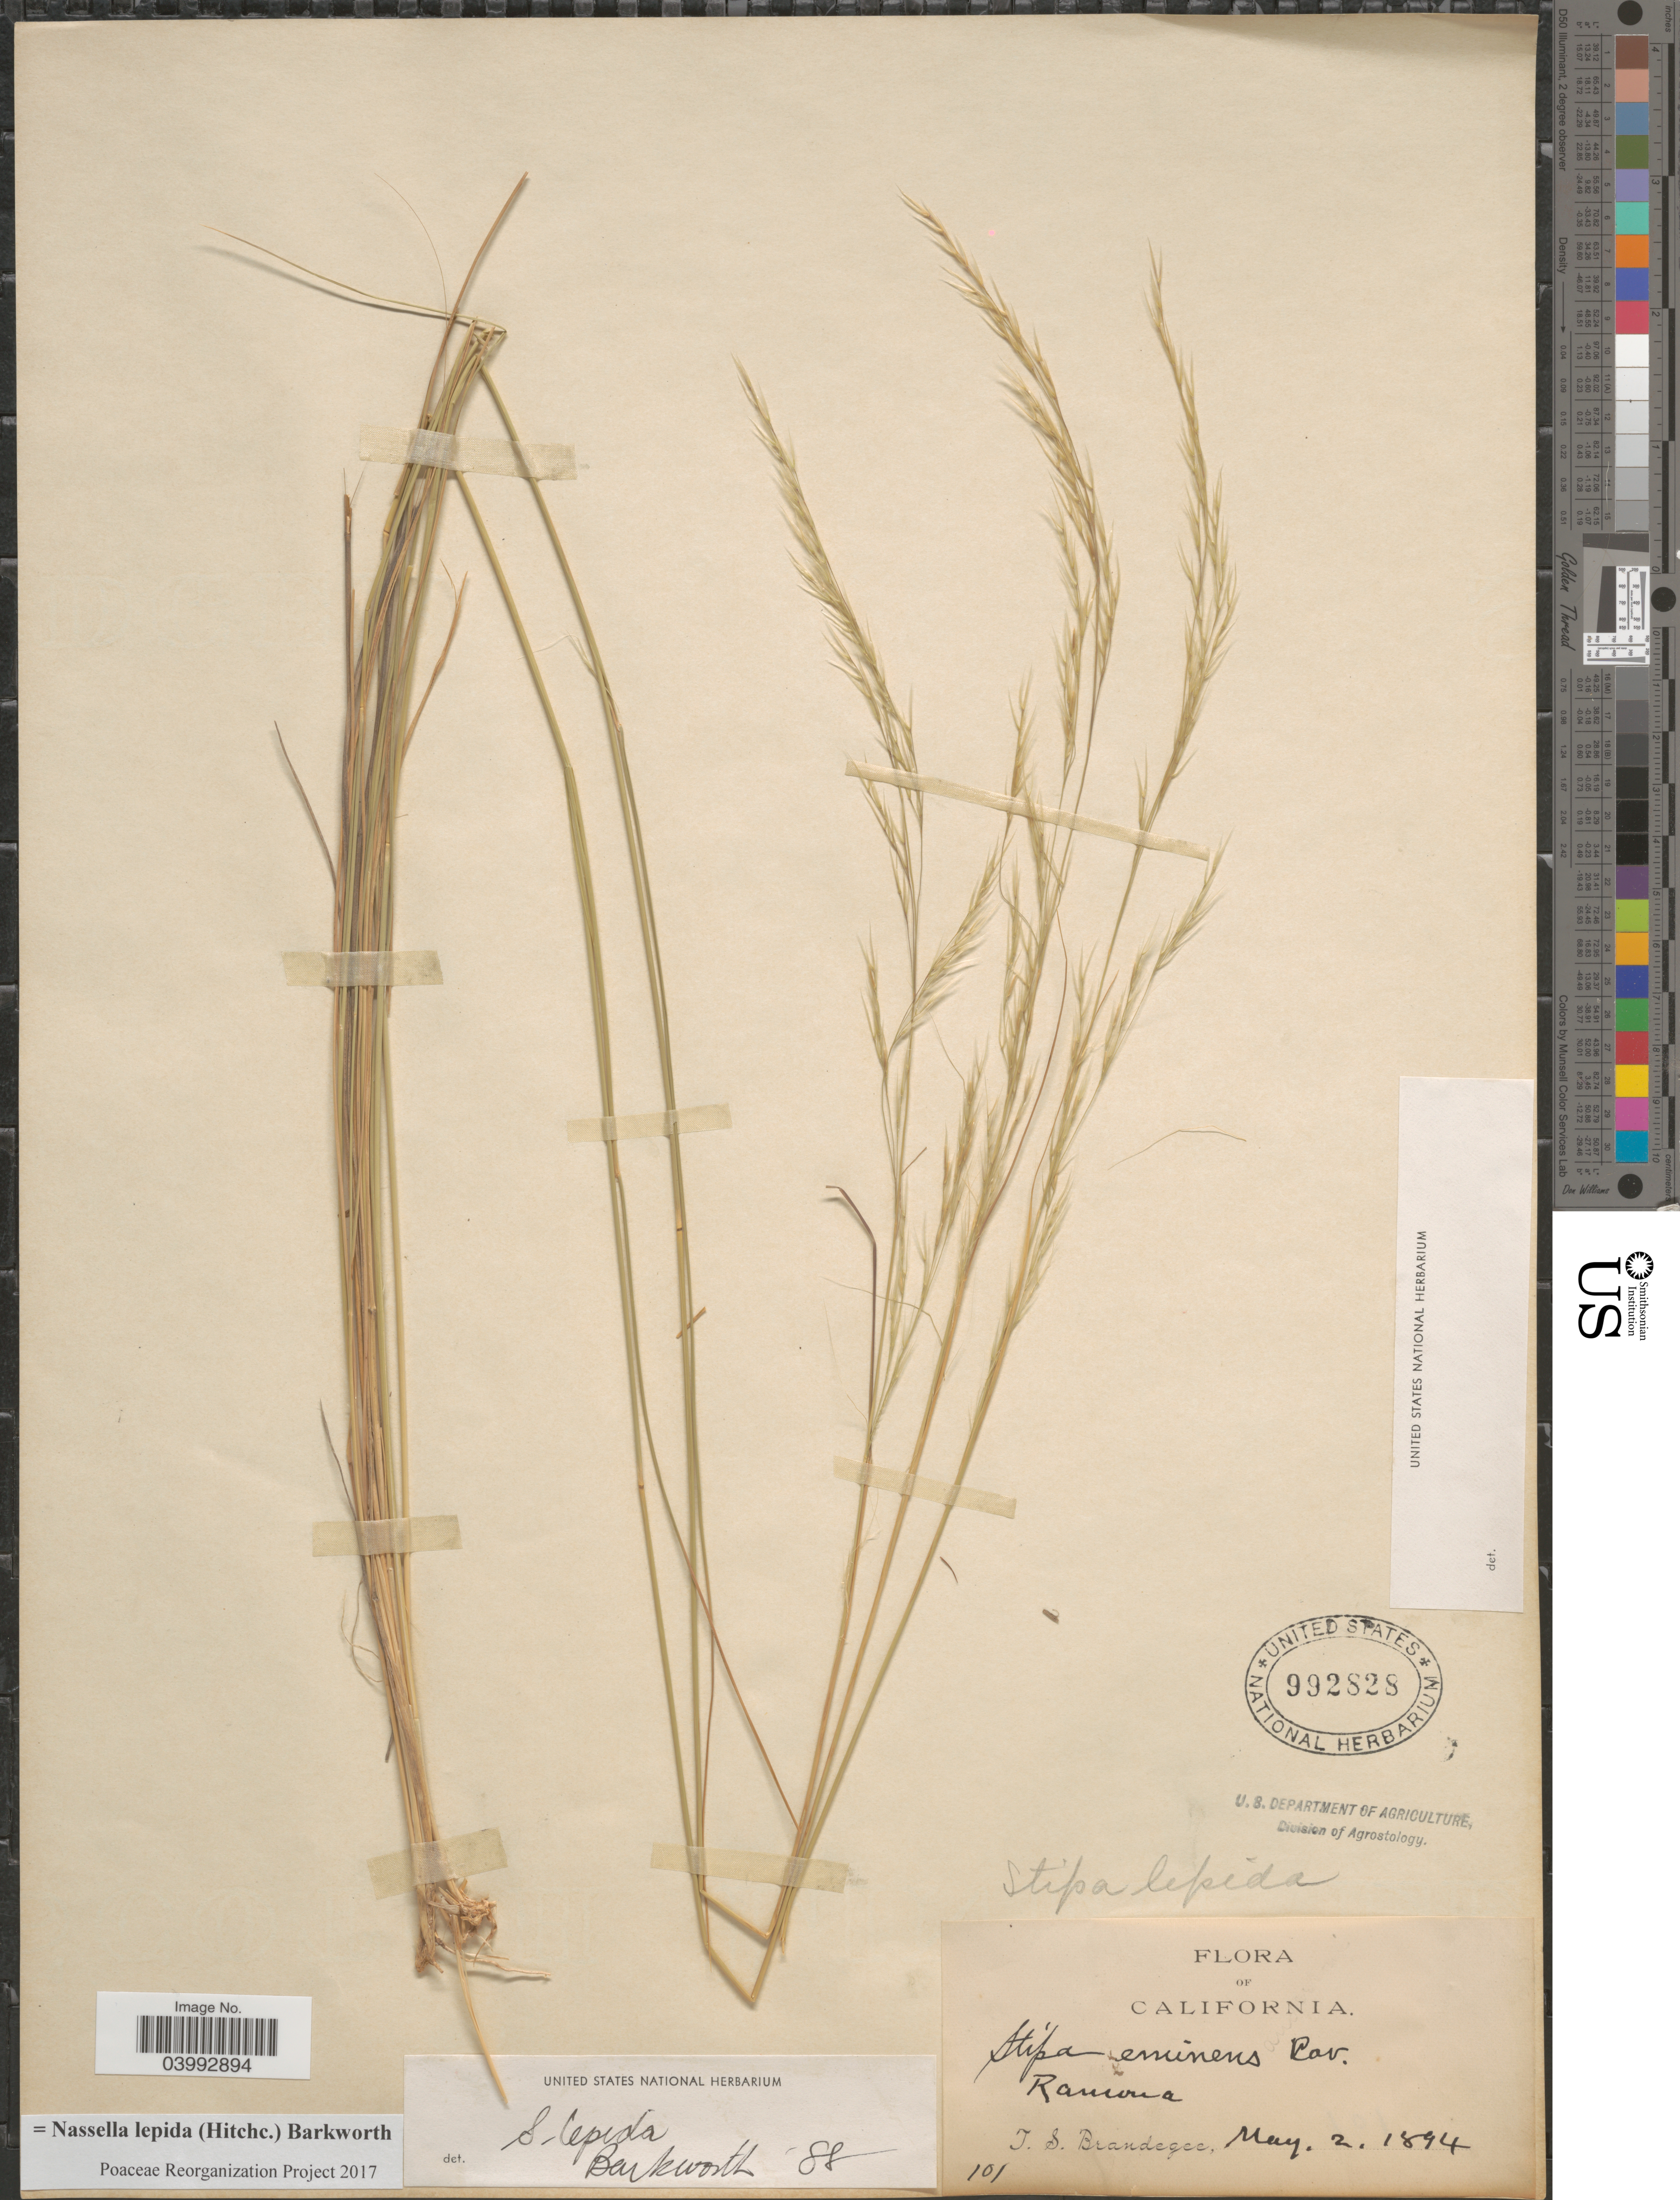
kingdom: Plantae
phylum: Tracheophyta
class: Liliopsida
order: Poales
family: Poaceae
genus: Nassella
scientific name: Nassella lepida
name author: (Hitchc.) Barkworth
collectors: T. S. Brandegee (herbarium)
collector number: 101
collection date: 1894-05-02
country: United States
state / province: California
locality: Ramona.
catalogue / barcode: US 992828